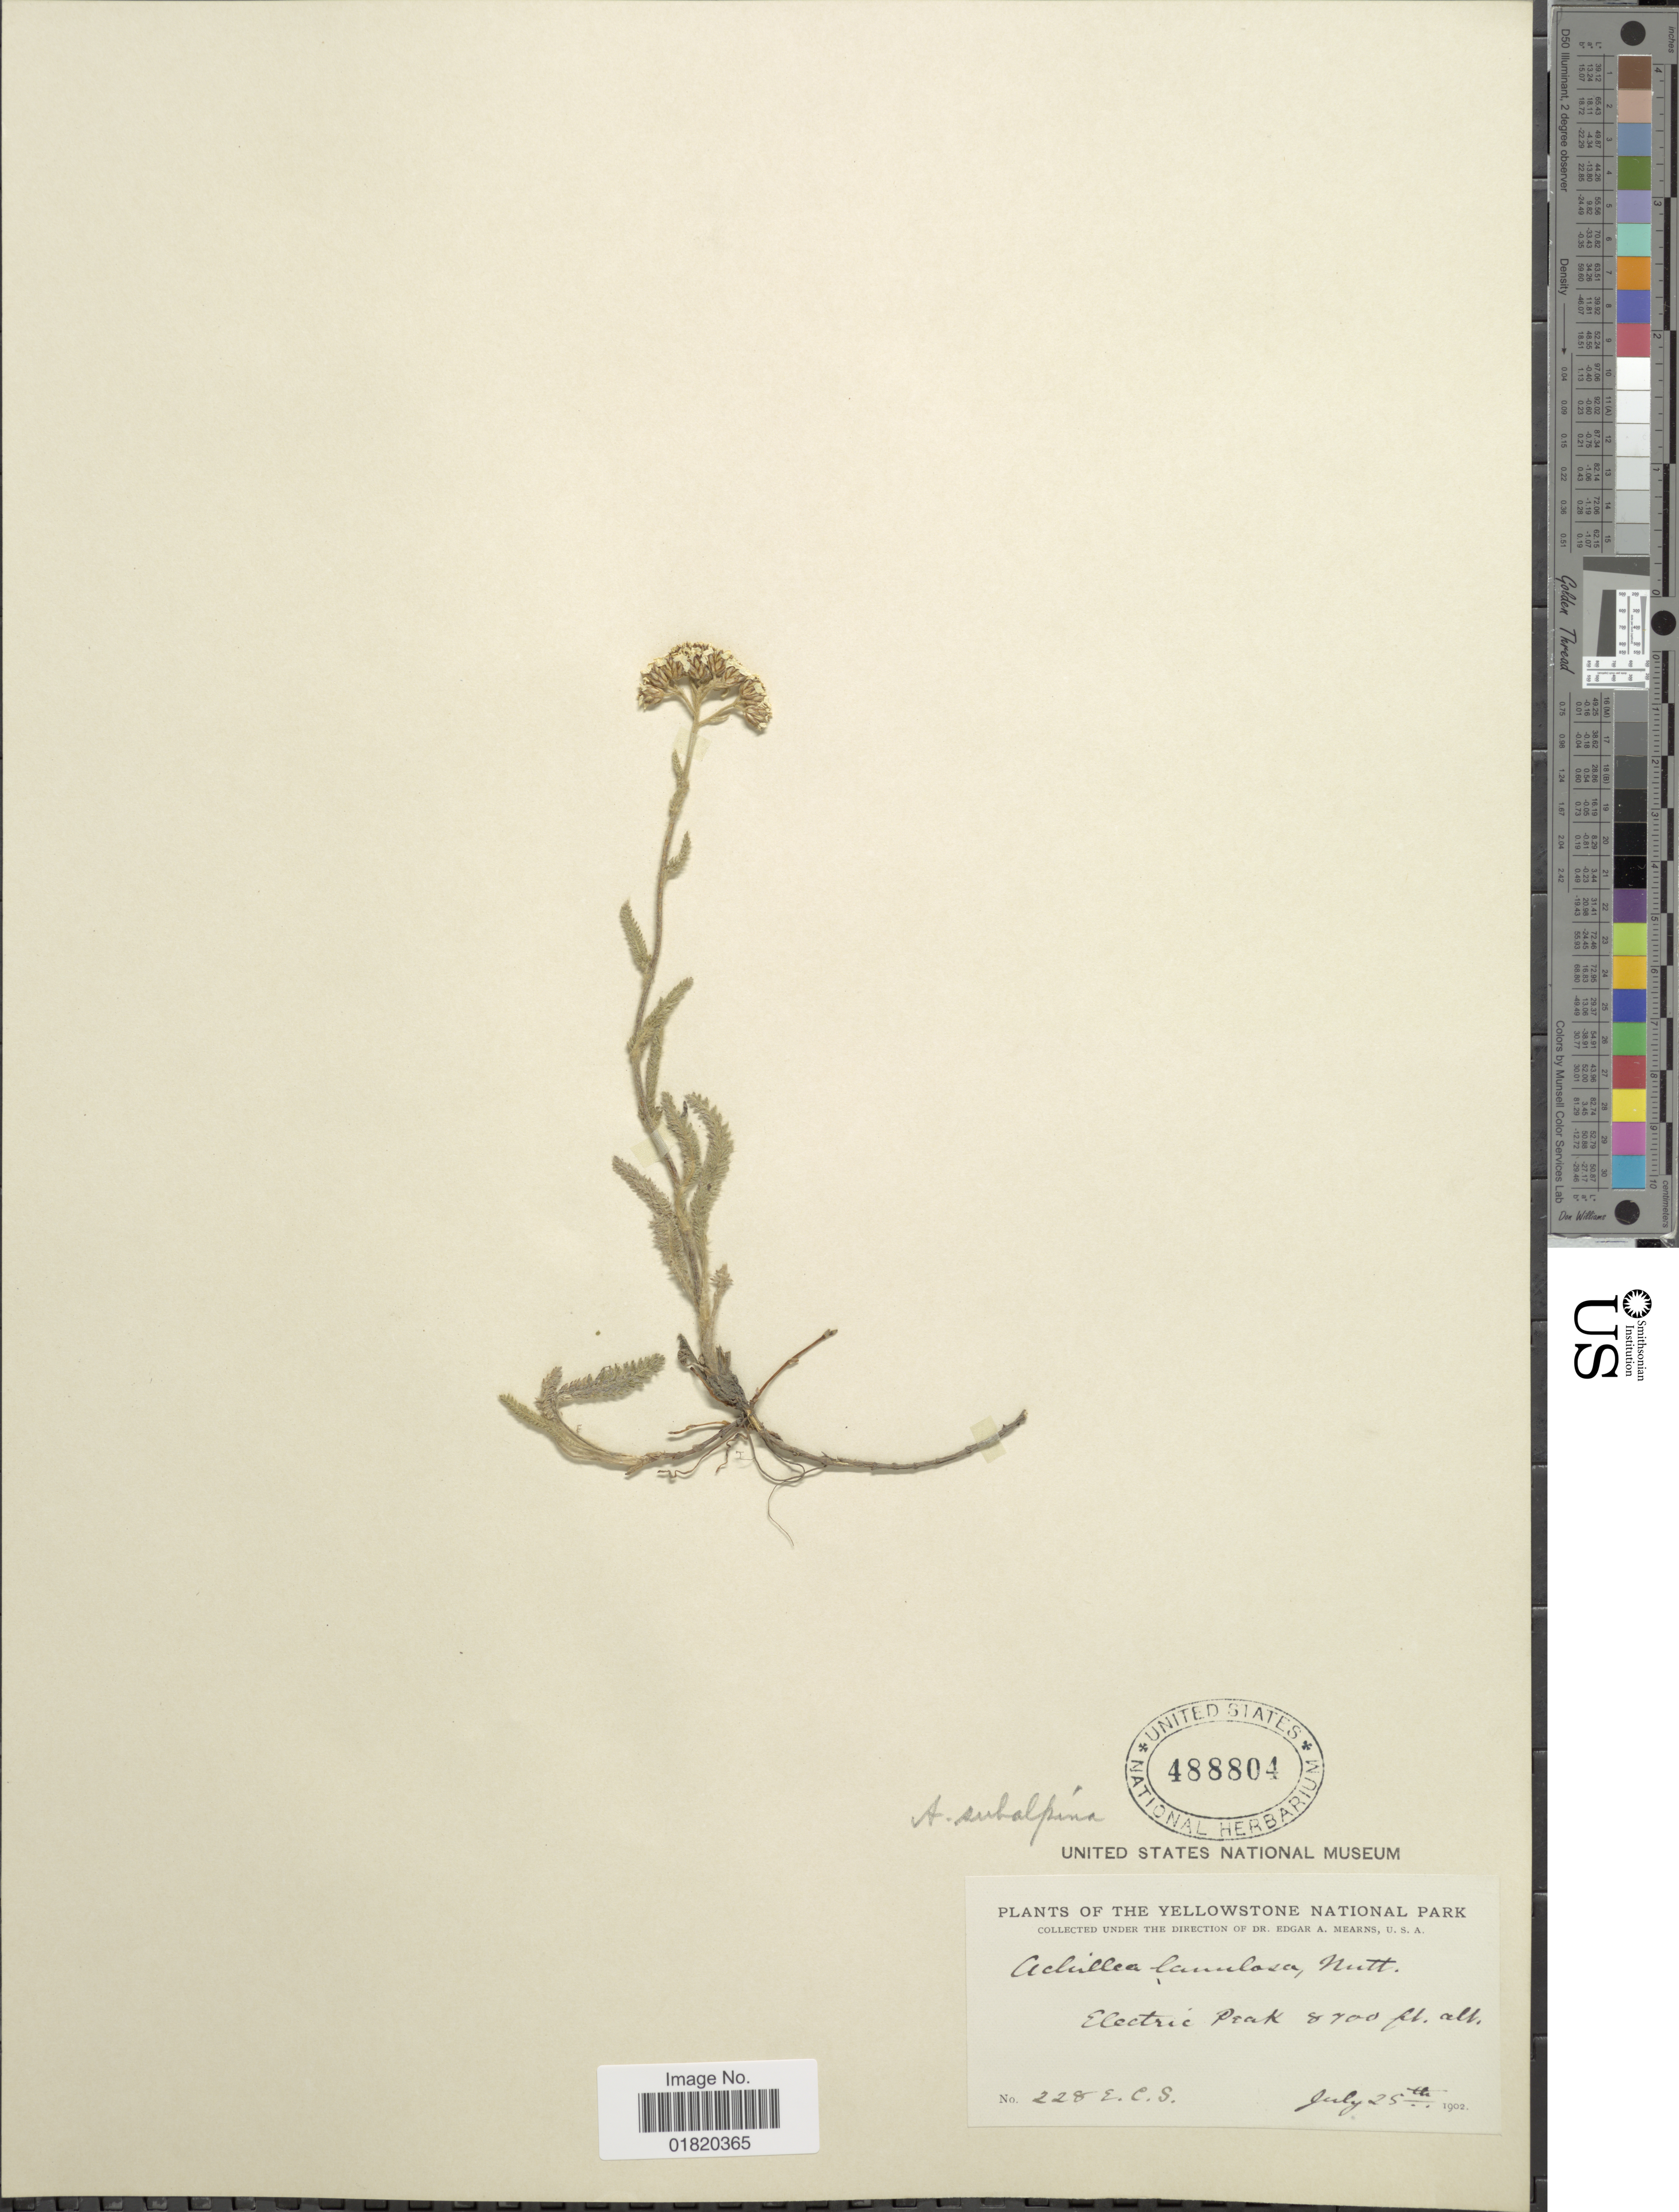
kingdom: Plantae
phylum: Tracheophyta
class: Magnoliopsida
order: Asterales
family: Asteraceae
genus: Achillea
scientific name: Achillea subalpina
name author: Greene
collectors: E. C. Smith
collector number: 228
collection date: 1902-07-25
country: United States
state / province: Montana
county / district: Park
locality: Electric Peak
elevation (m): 2652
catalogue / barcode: US 488804